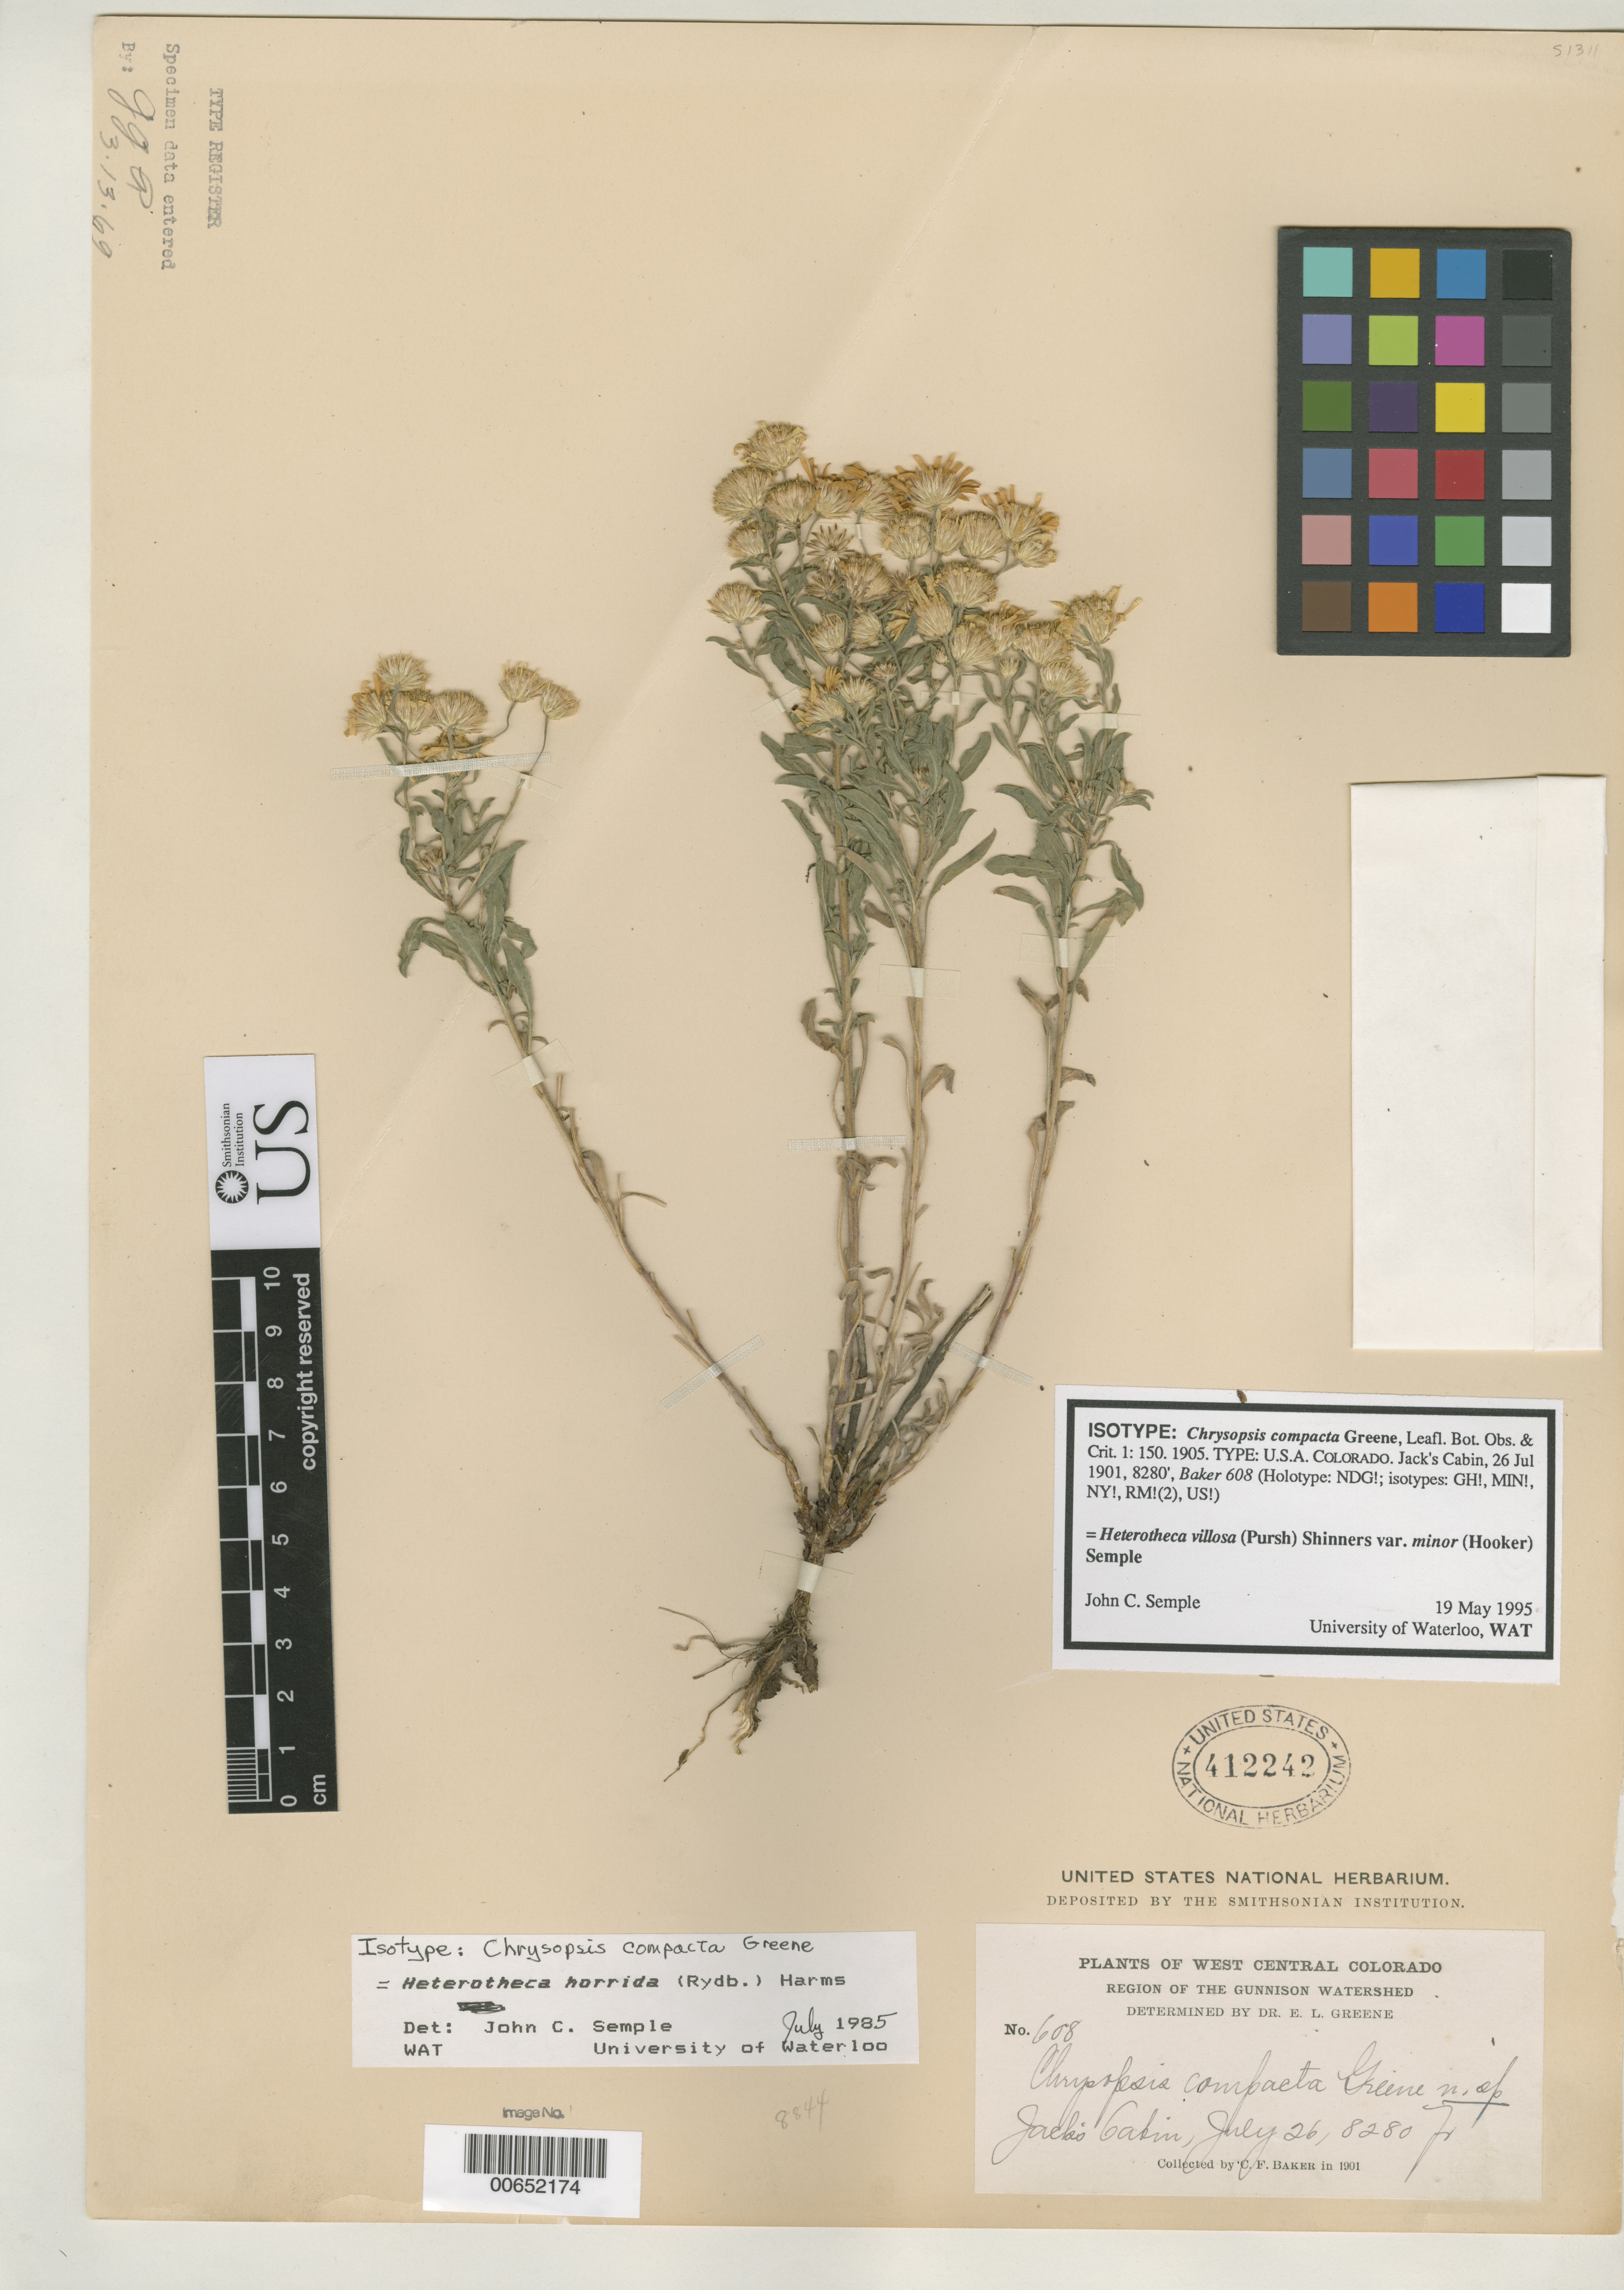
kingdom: Plantae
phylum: Tracheophyta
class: Magnoliopsida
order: Asterales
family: Asteraceae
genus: Chrysopsis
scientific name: Chrysopsis compacta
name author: Greene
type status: Isotype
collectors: C. F. Baker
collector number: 608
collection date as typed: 26 Jul 1901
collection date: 1901-07-26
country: United States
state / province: Colorado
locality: Gunnison Watershed, Jack's Cabin.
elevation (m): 2524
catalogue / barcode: US 412242